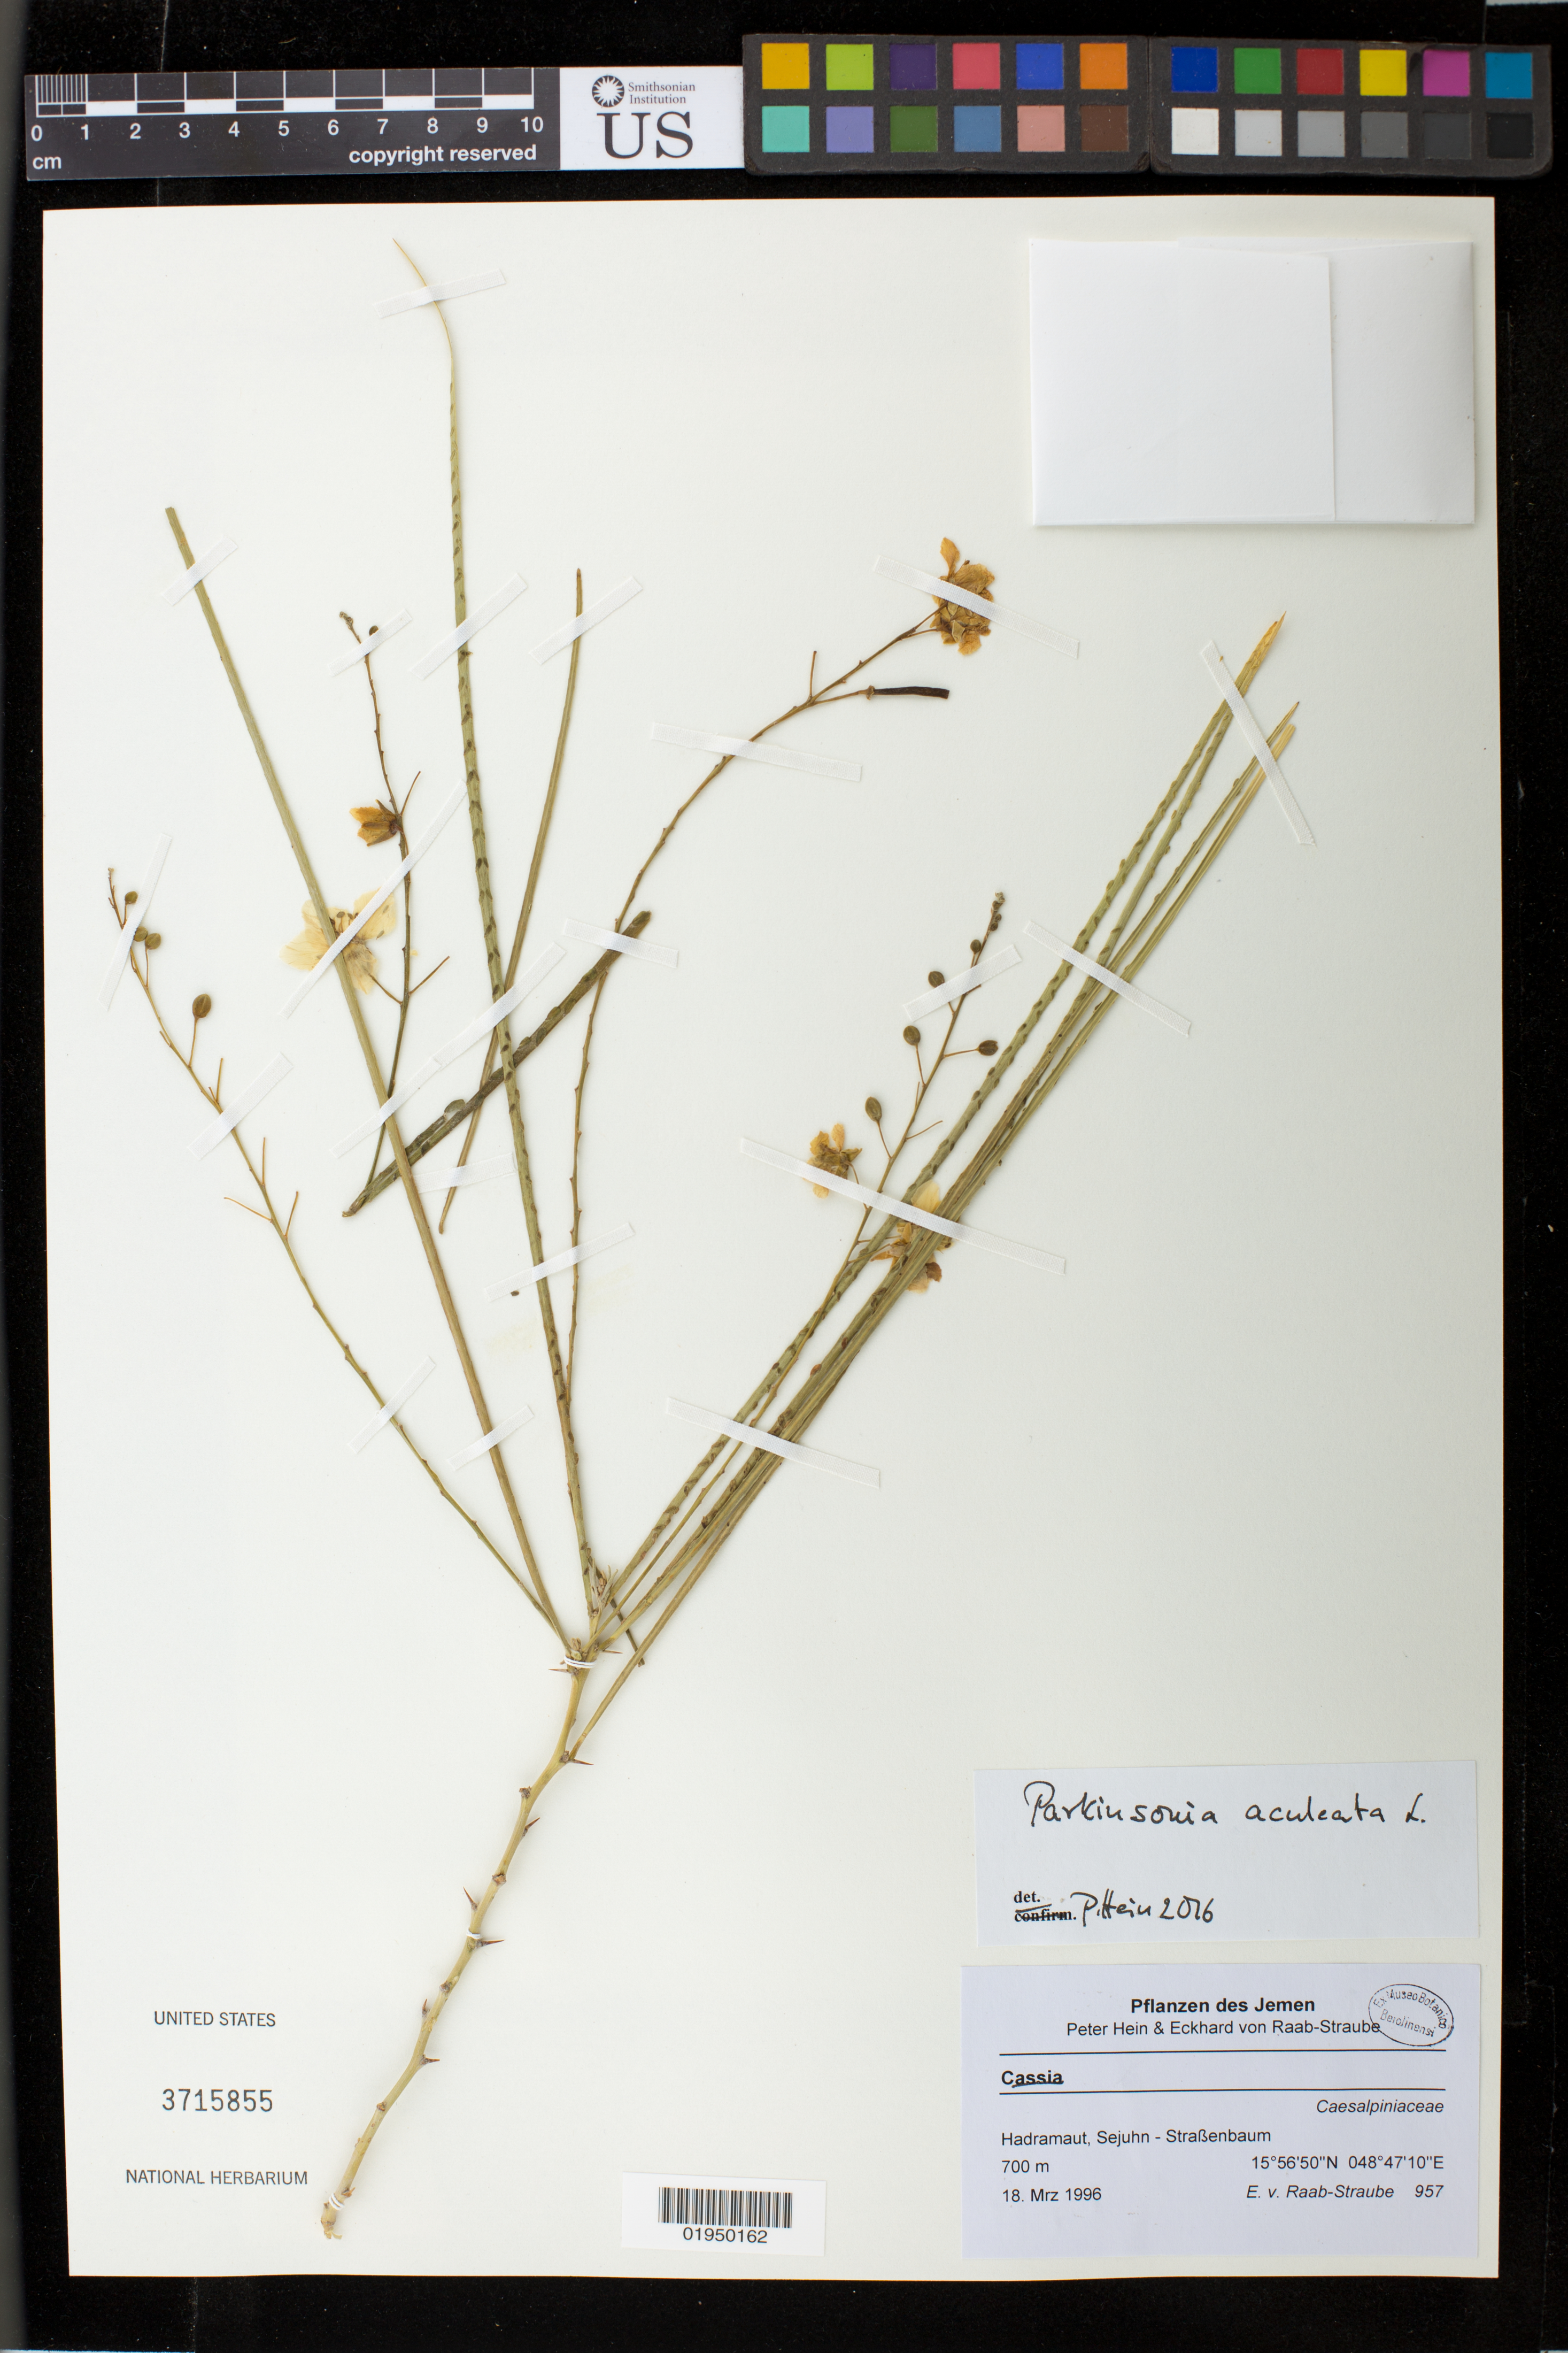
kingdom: Plantae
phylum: Tracheophyta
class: Magnoliopsida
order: Fabales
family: Fabaceae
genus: Parkinsonia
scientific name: Parkinsonia aculeata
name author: L.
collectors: E. Raab-Straube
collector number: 957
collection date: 1996-03-18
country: Yemen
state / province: Hadramawt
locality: Hadramaut, Sejuhn -stabenbaum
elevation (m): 700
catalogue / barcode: US 3715855